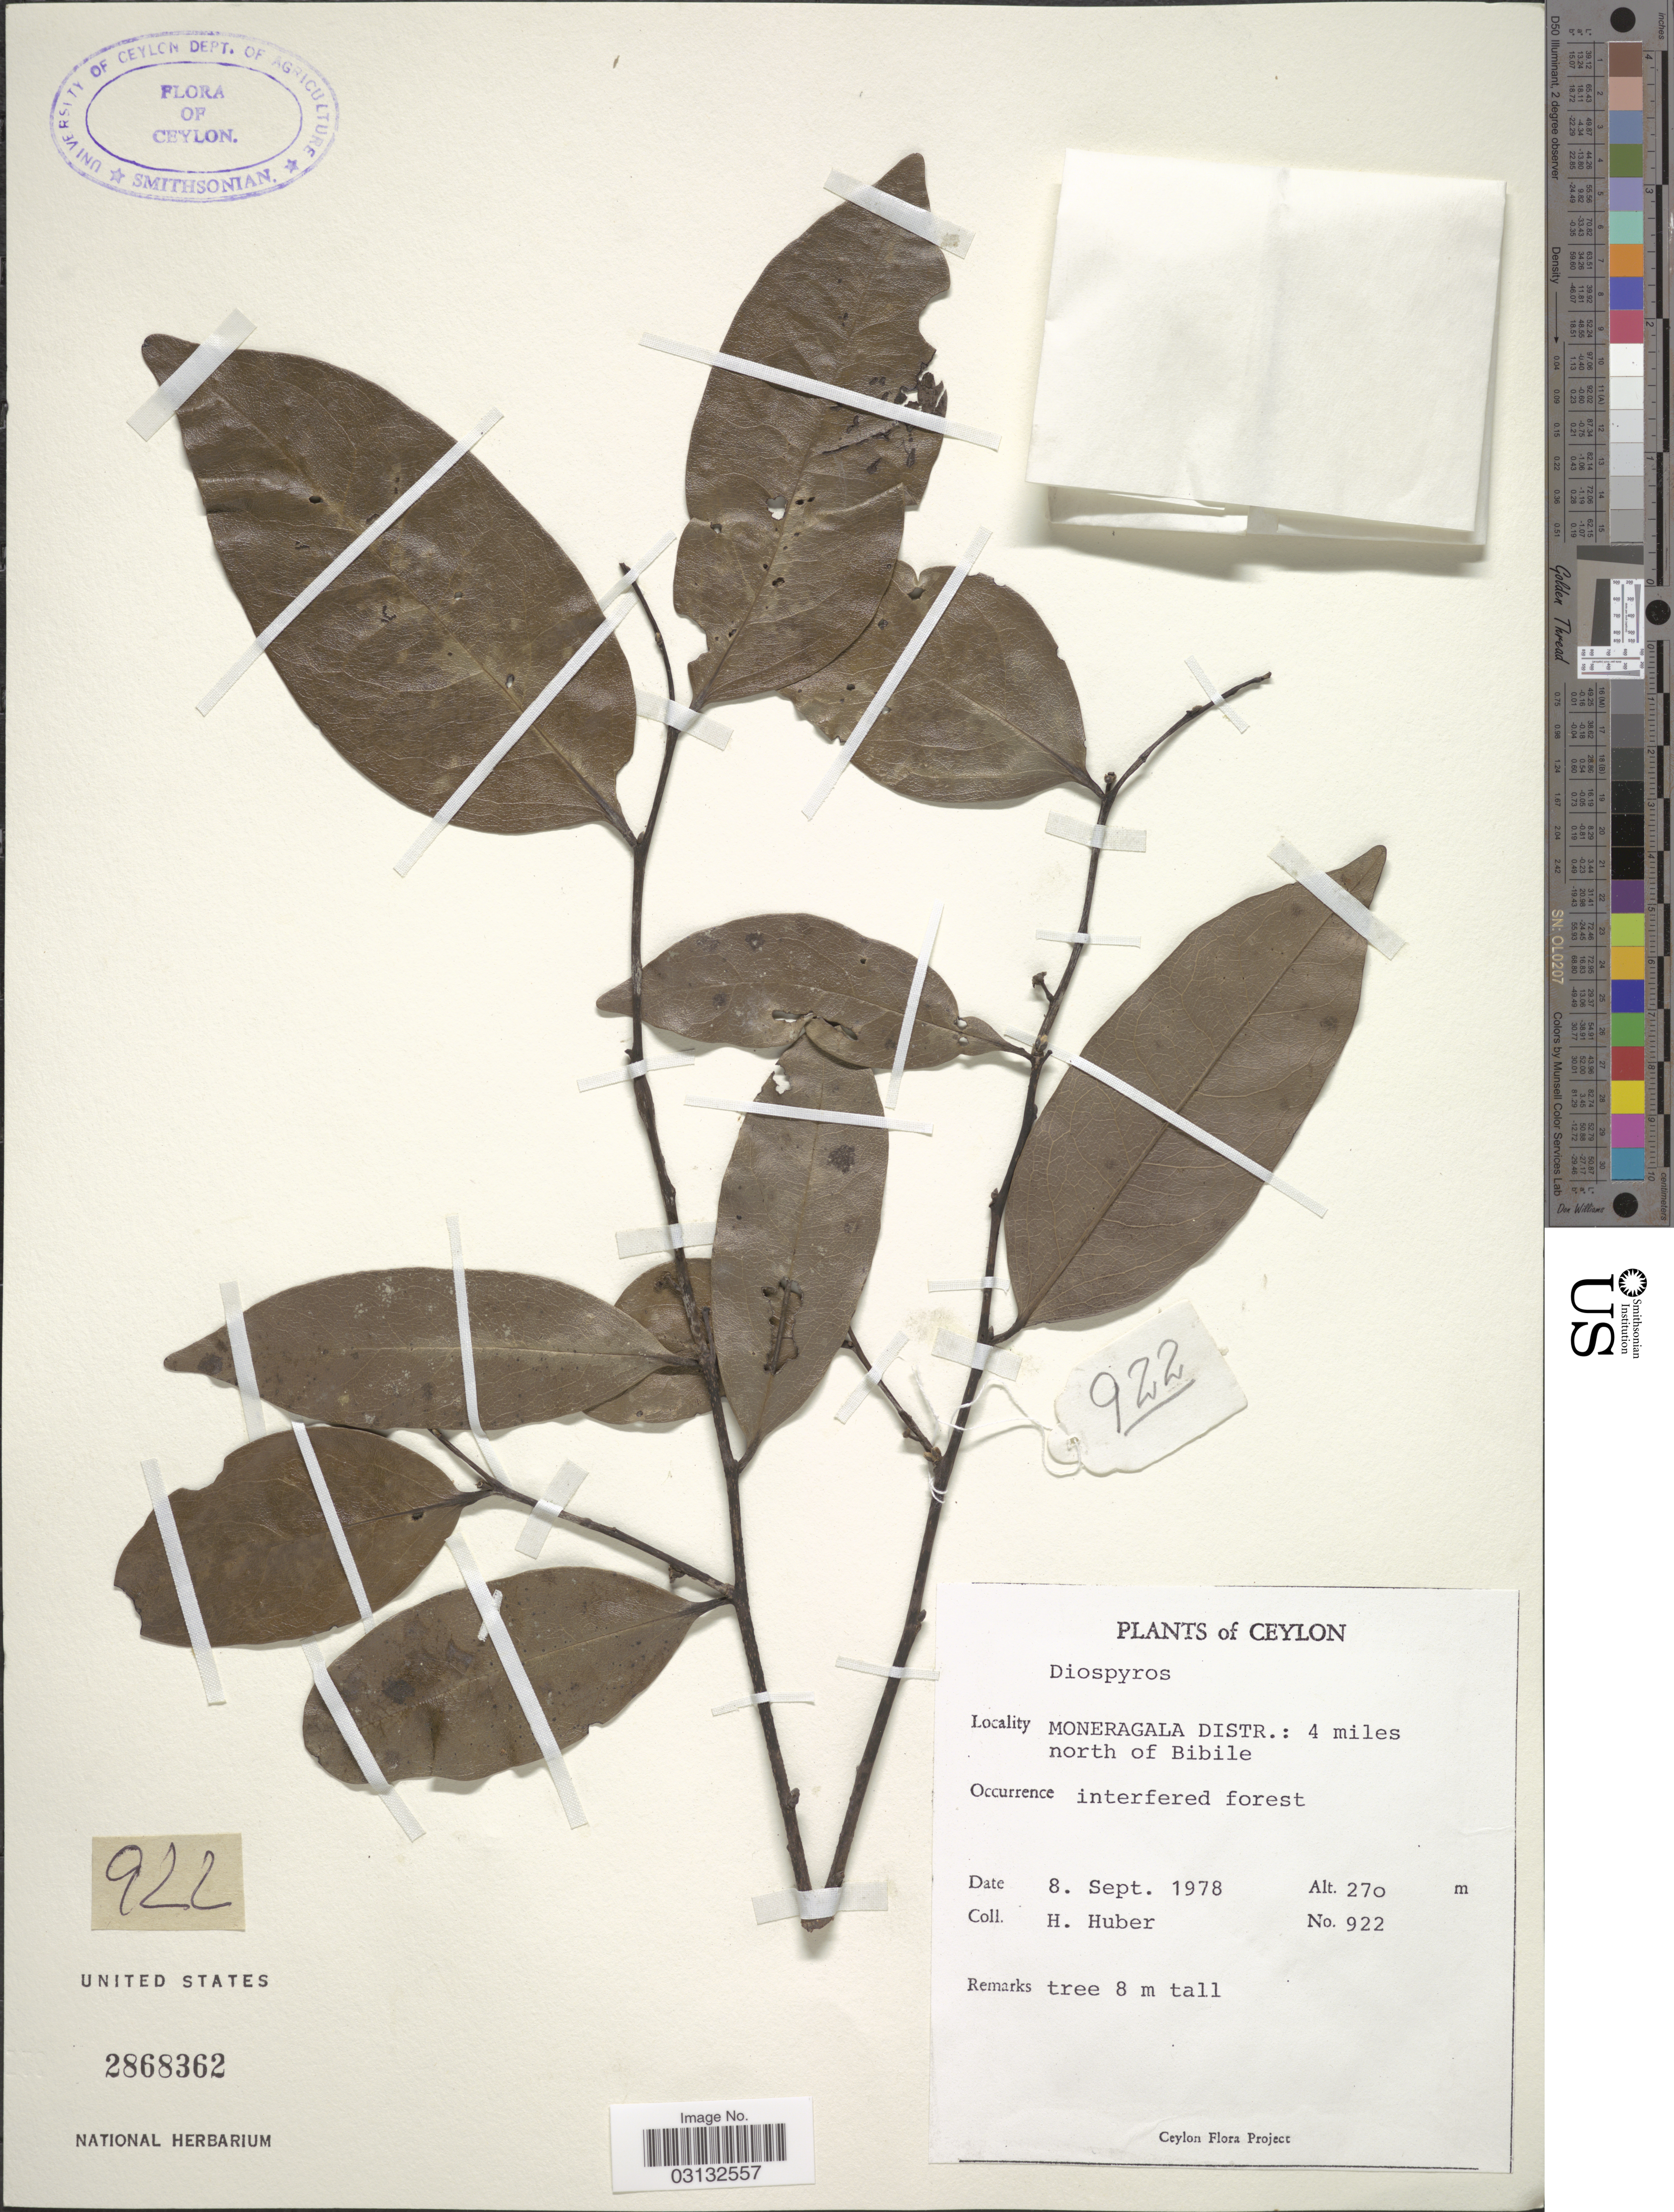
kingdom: Plantae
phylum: Tracheophyta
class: Magnoliopsida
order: Ericales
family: Ebenaceae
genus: Diospyros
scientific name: Diospyros sp.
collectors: H. Huber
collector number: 922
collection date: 1978-09-08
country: Sri Lanka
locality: Ceylon. Moneragala Distr.: 4 miles north of Bibile.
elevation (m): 270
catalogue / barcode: US 2868362